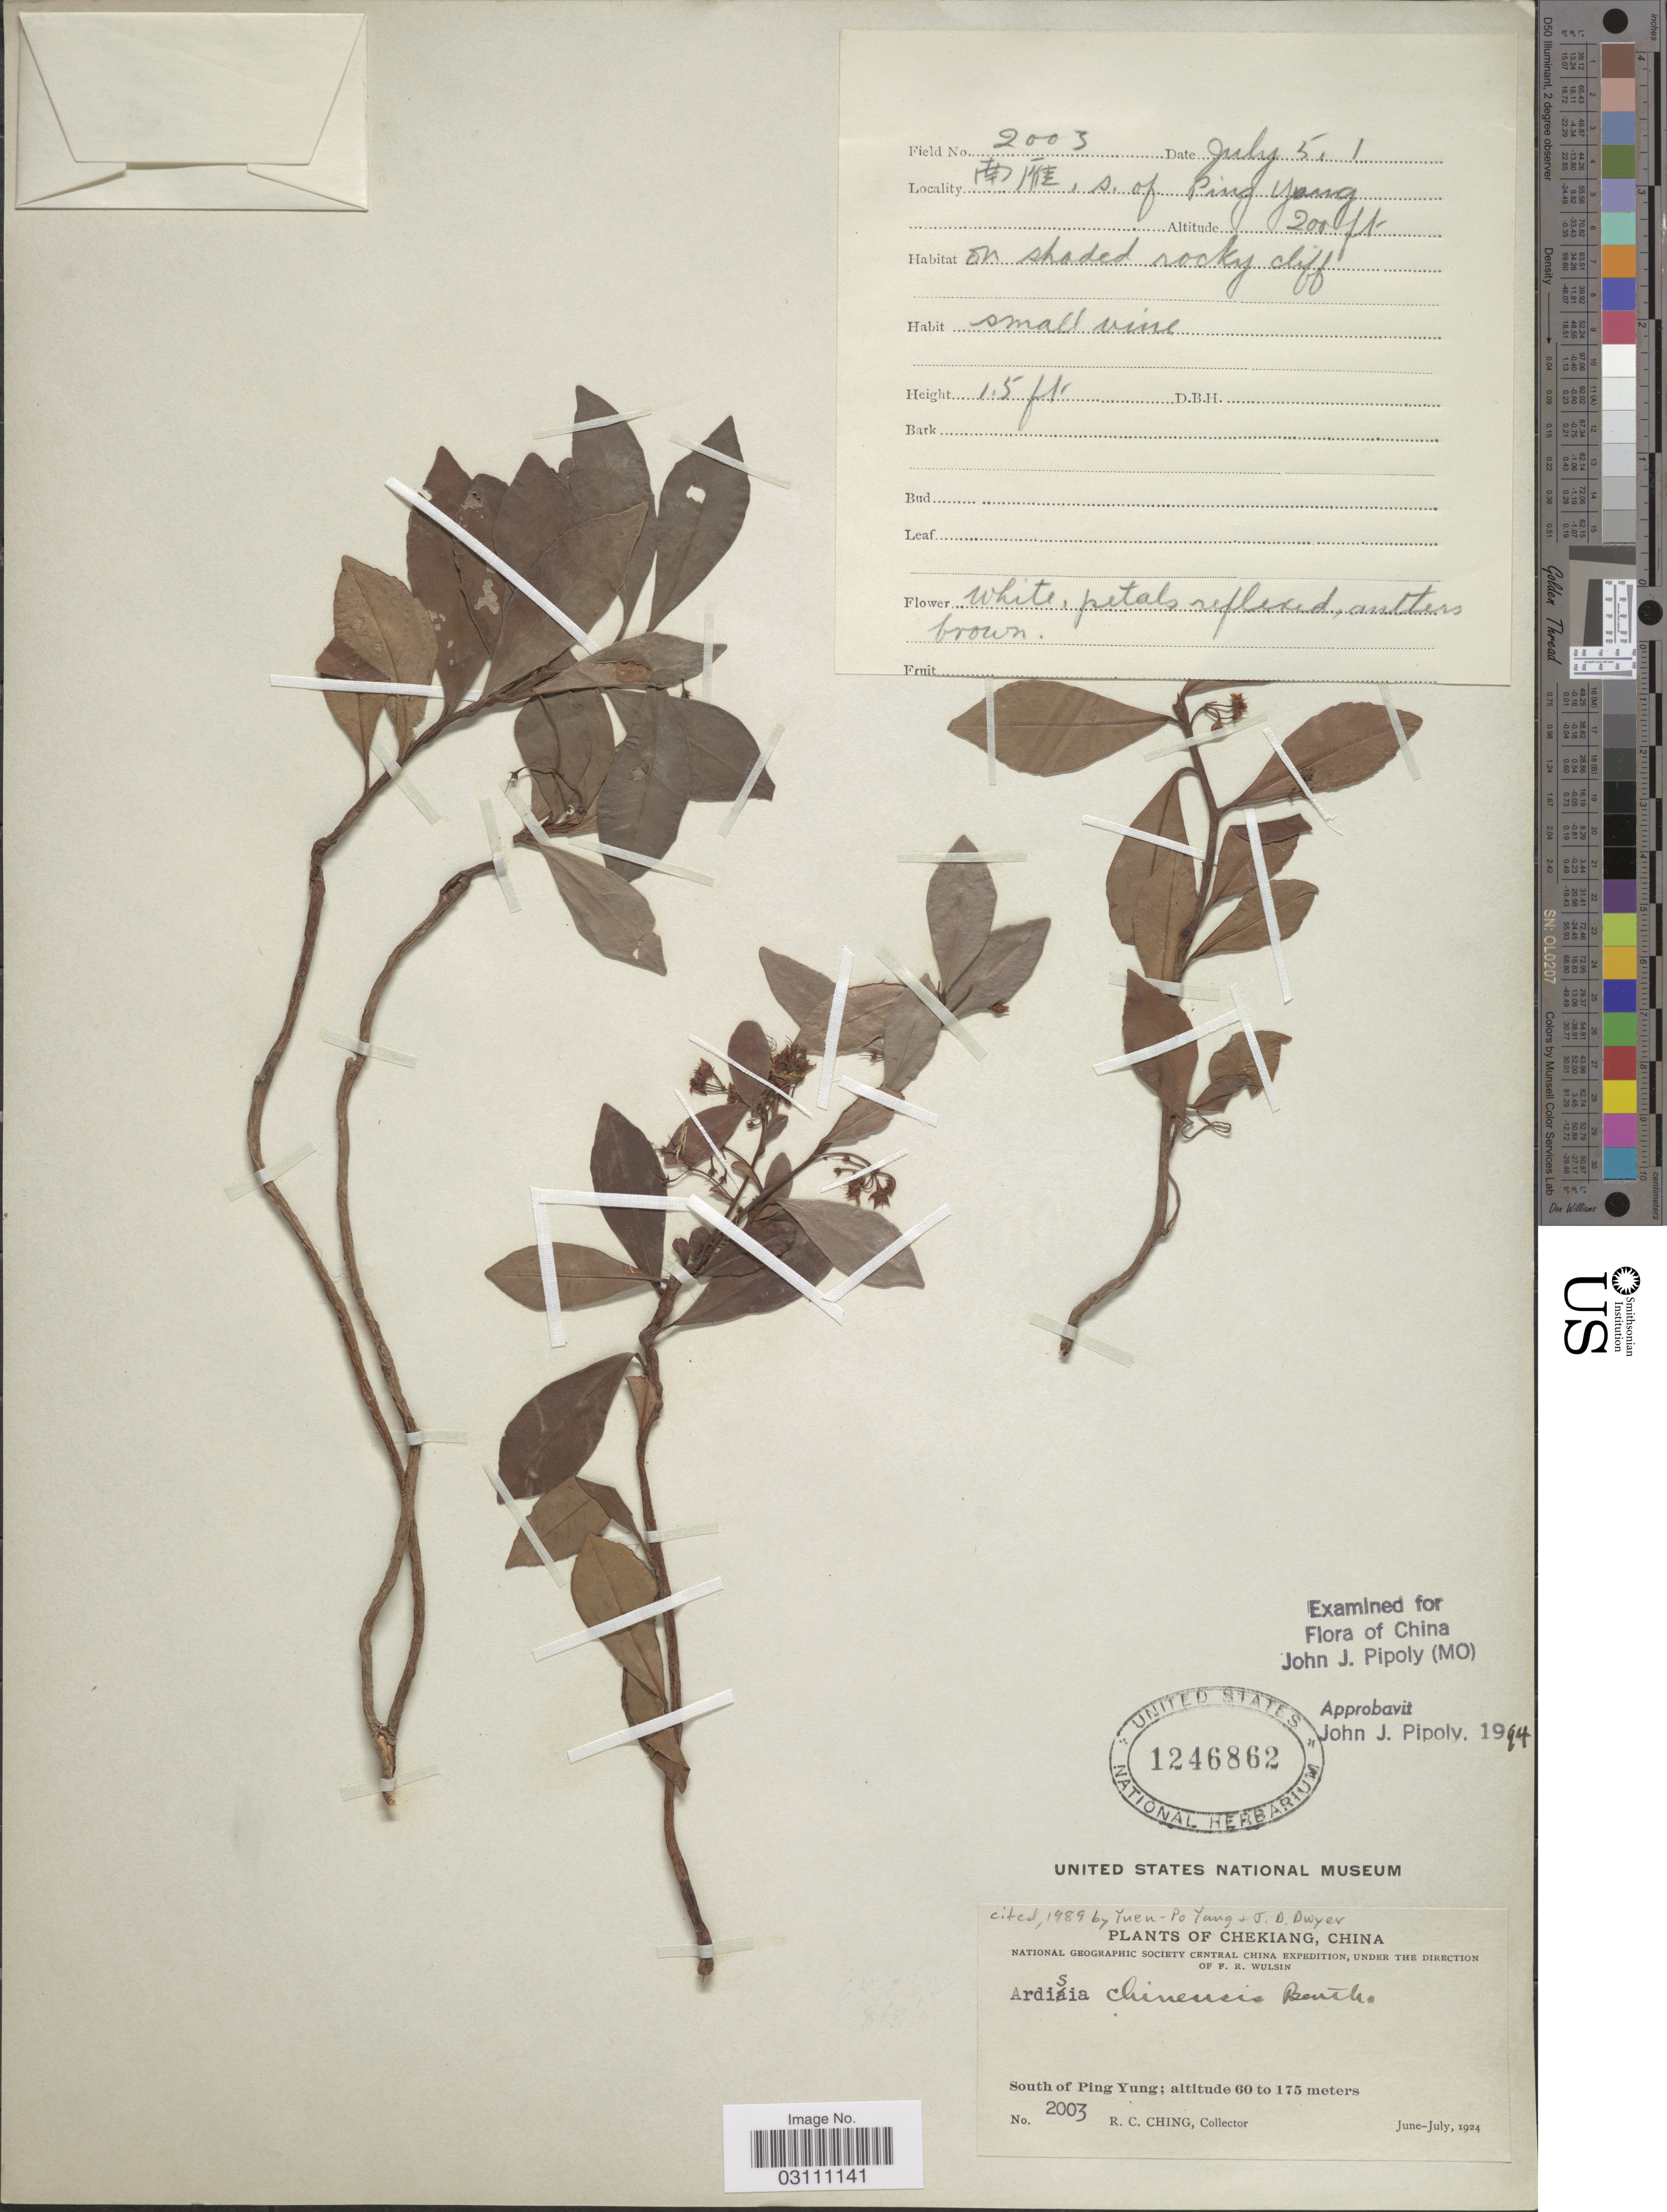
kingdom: Plantae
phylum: Tracheophyta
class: Magnoliopsida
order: Ericales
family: Primulaceae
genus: Ardisia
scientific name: Ardisia chinensis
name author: Benth.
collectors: R. C. Ching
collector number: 2003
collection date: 1924-07-05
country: China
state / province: Zhejiang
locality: Chekiang. South of Ping Yung.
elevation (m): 61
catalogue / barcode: US 1246862